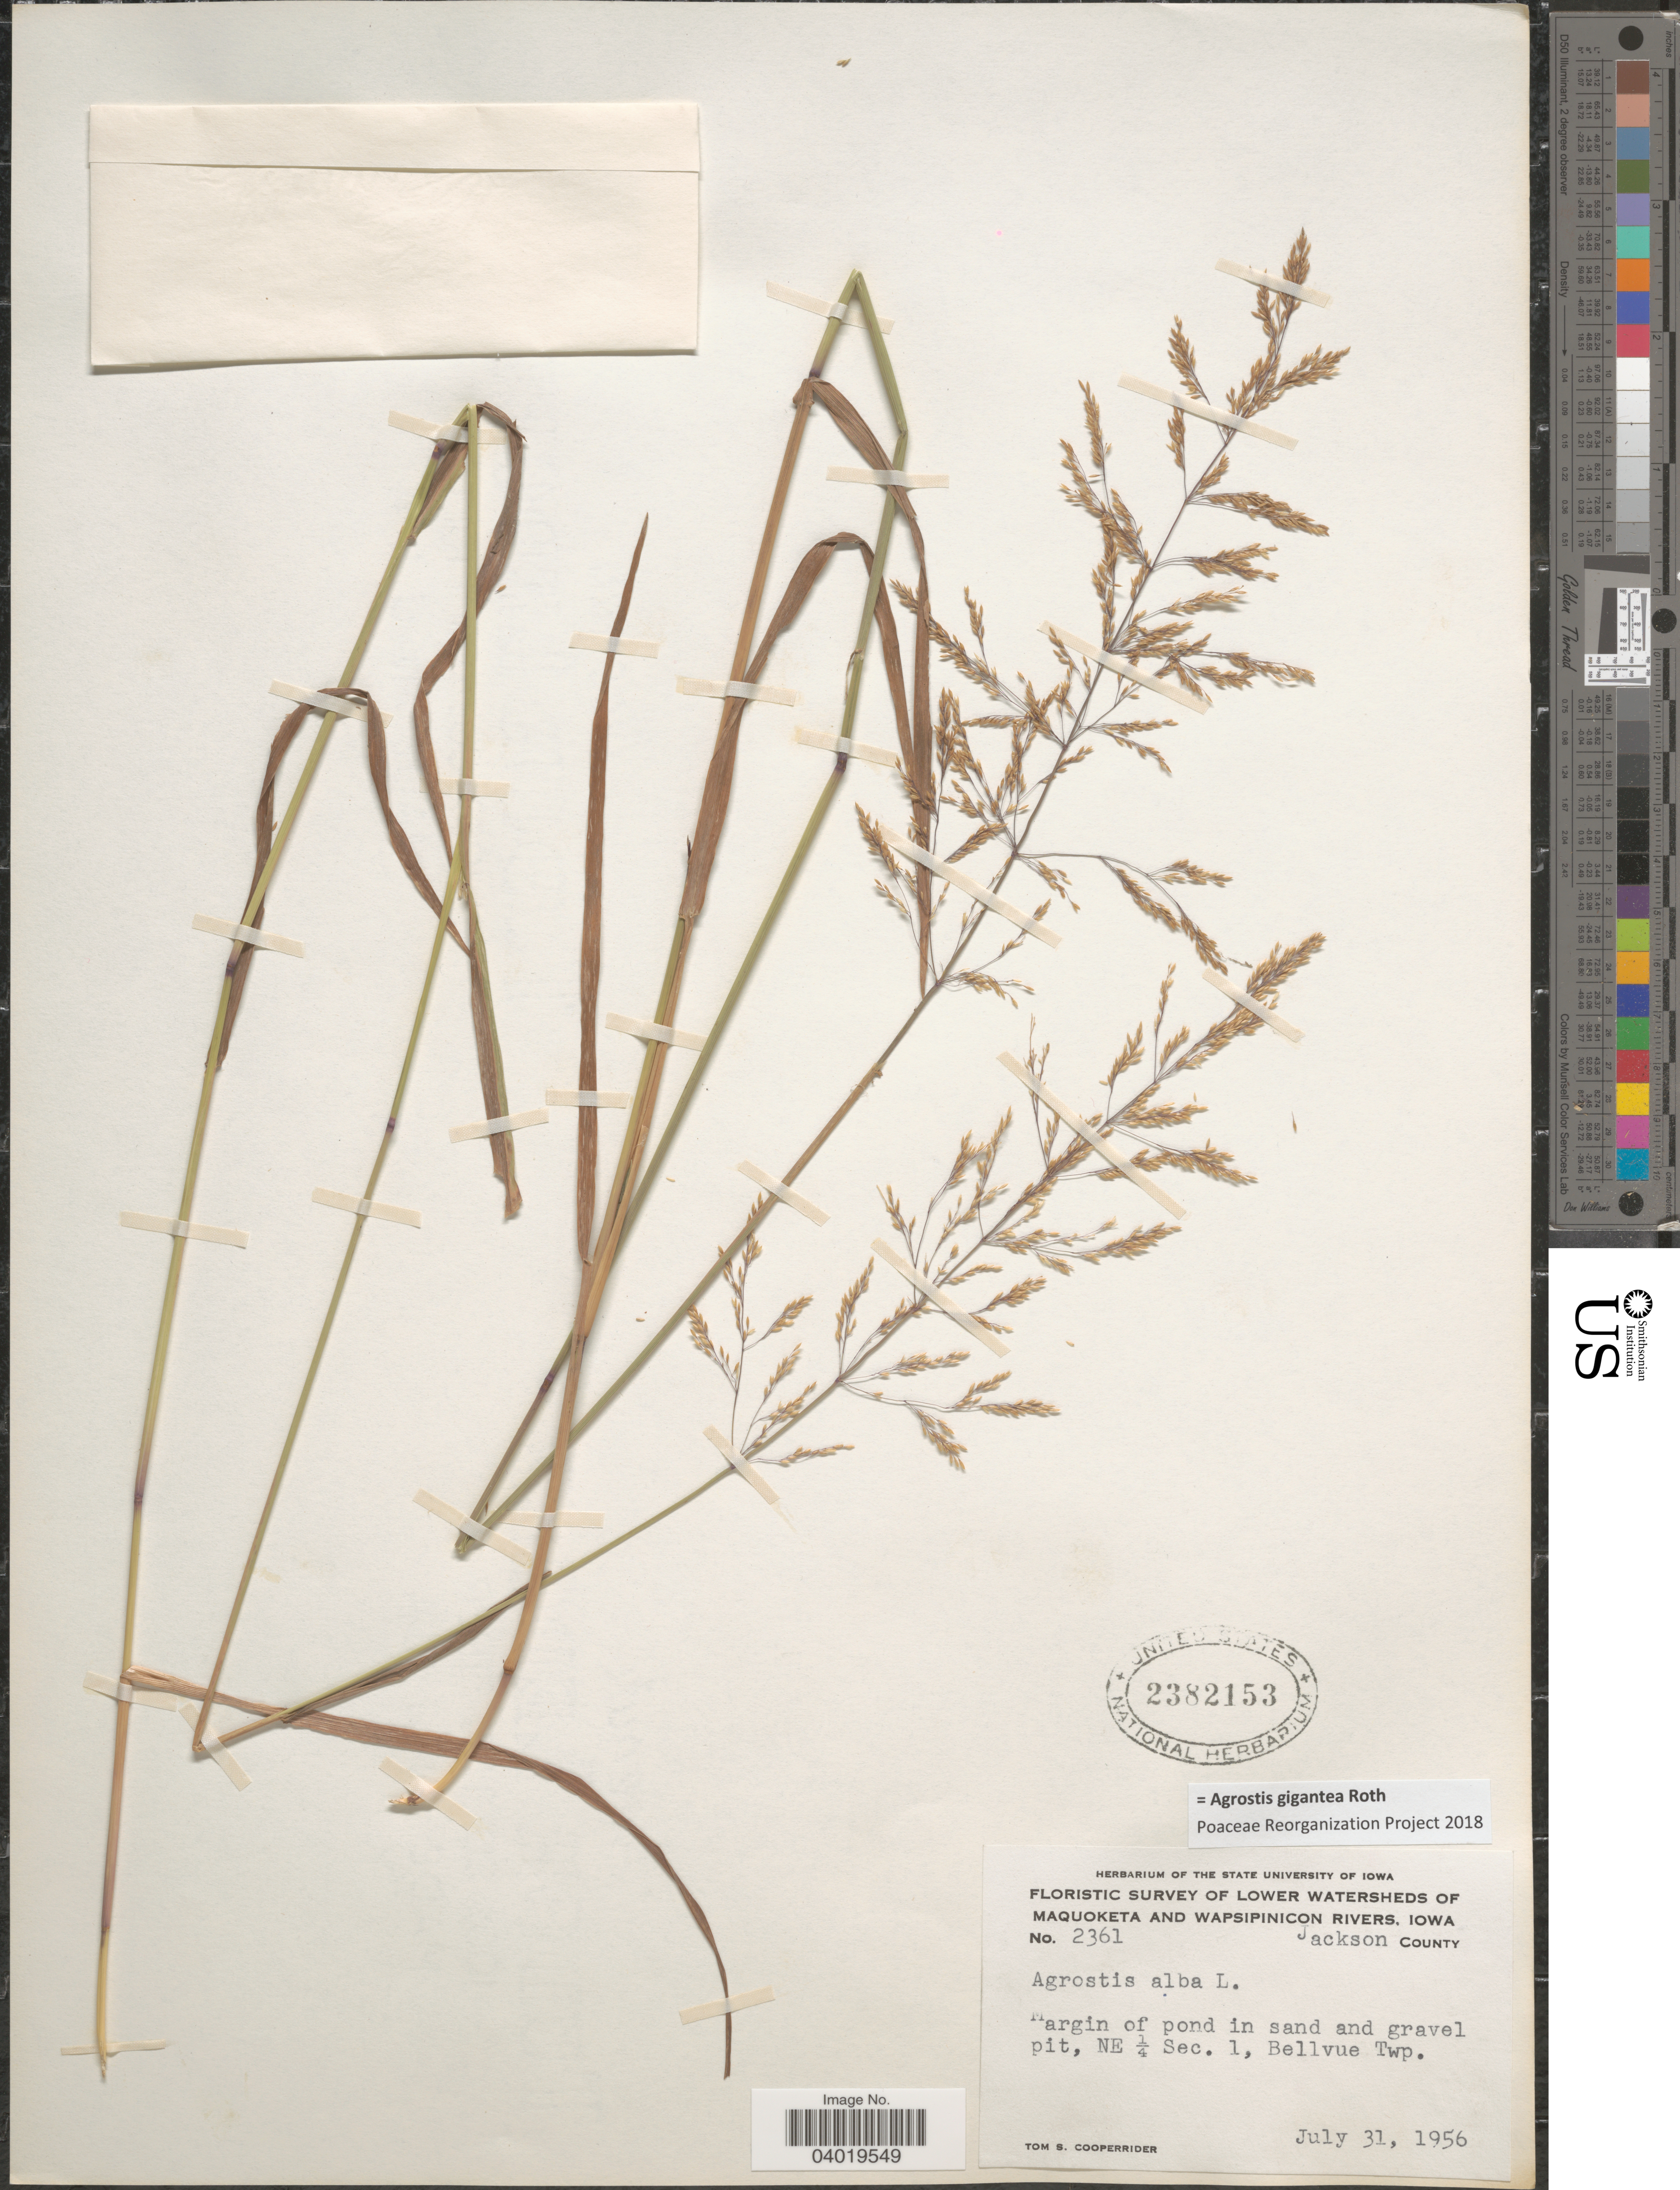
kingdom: Plantae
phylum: Tracheophyta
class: Liliopsida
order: Poales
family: Poaceae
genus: Agrostis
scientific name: Agrostis gigantea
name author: Roth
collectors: T. S. Cooperrider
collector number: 2361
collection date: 1956-07-31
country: United States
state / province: Iowa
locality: Lower watersheds of Maquoketa and Wapsipinicon Rivers. Jackson County. Margin of pond in sand and gravel pit, NE ¼ Sec. 1, Bellvue Twp.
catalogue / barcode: US 2382153